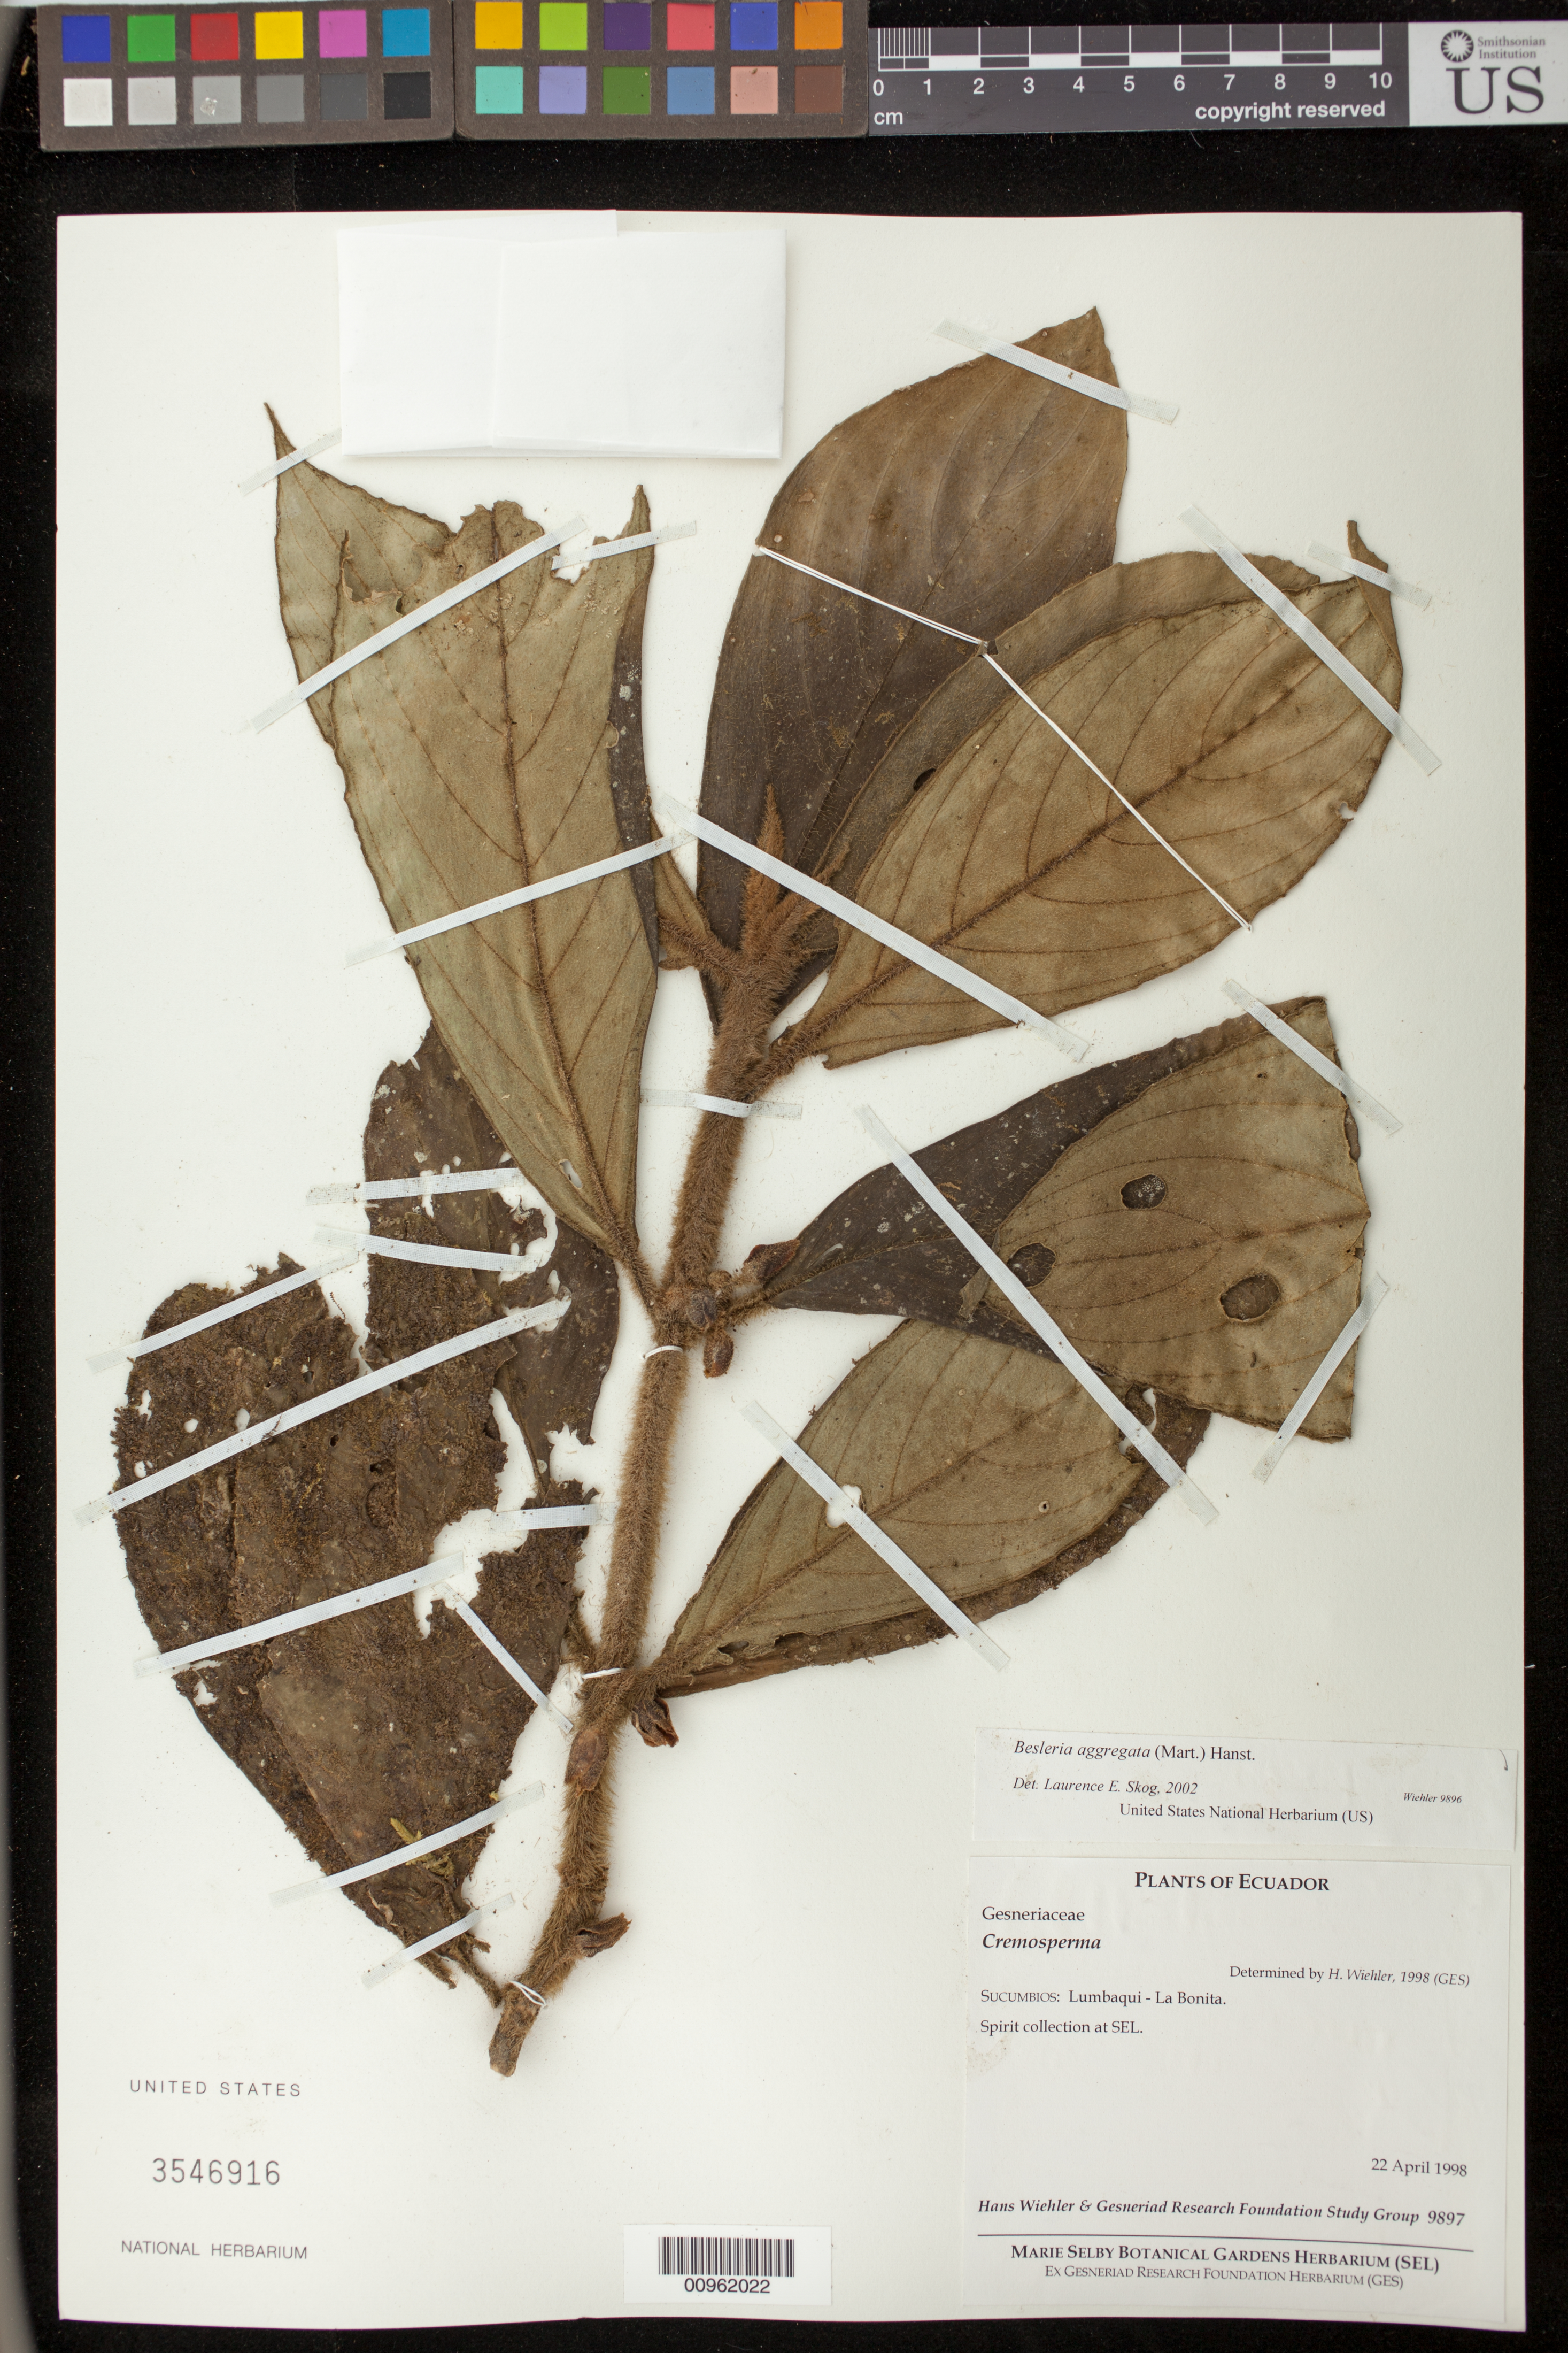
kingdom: Plantae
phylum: Tracheophyta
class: Magnoliopsida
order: Lamiales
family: Gesneriaceae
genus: Besleria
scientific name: Besleria aggregata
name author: (Mart.) Hanst.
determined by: Skog, Laurence E.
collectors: H. J. Wiehler & GRF Study Group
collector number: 9897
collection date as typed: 22 Apr 1998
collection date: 1998-04-22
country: Ecuador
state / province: Sucumbíos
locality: Sucumbios: Lombaqui - La Bonito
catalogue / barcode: US 3546916